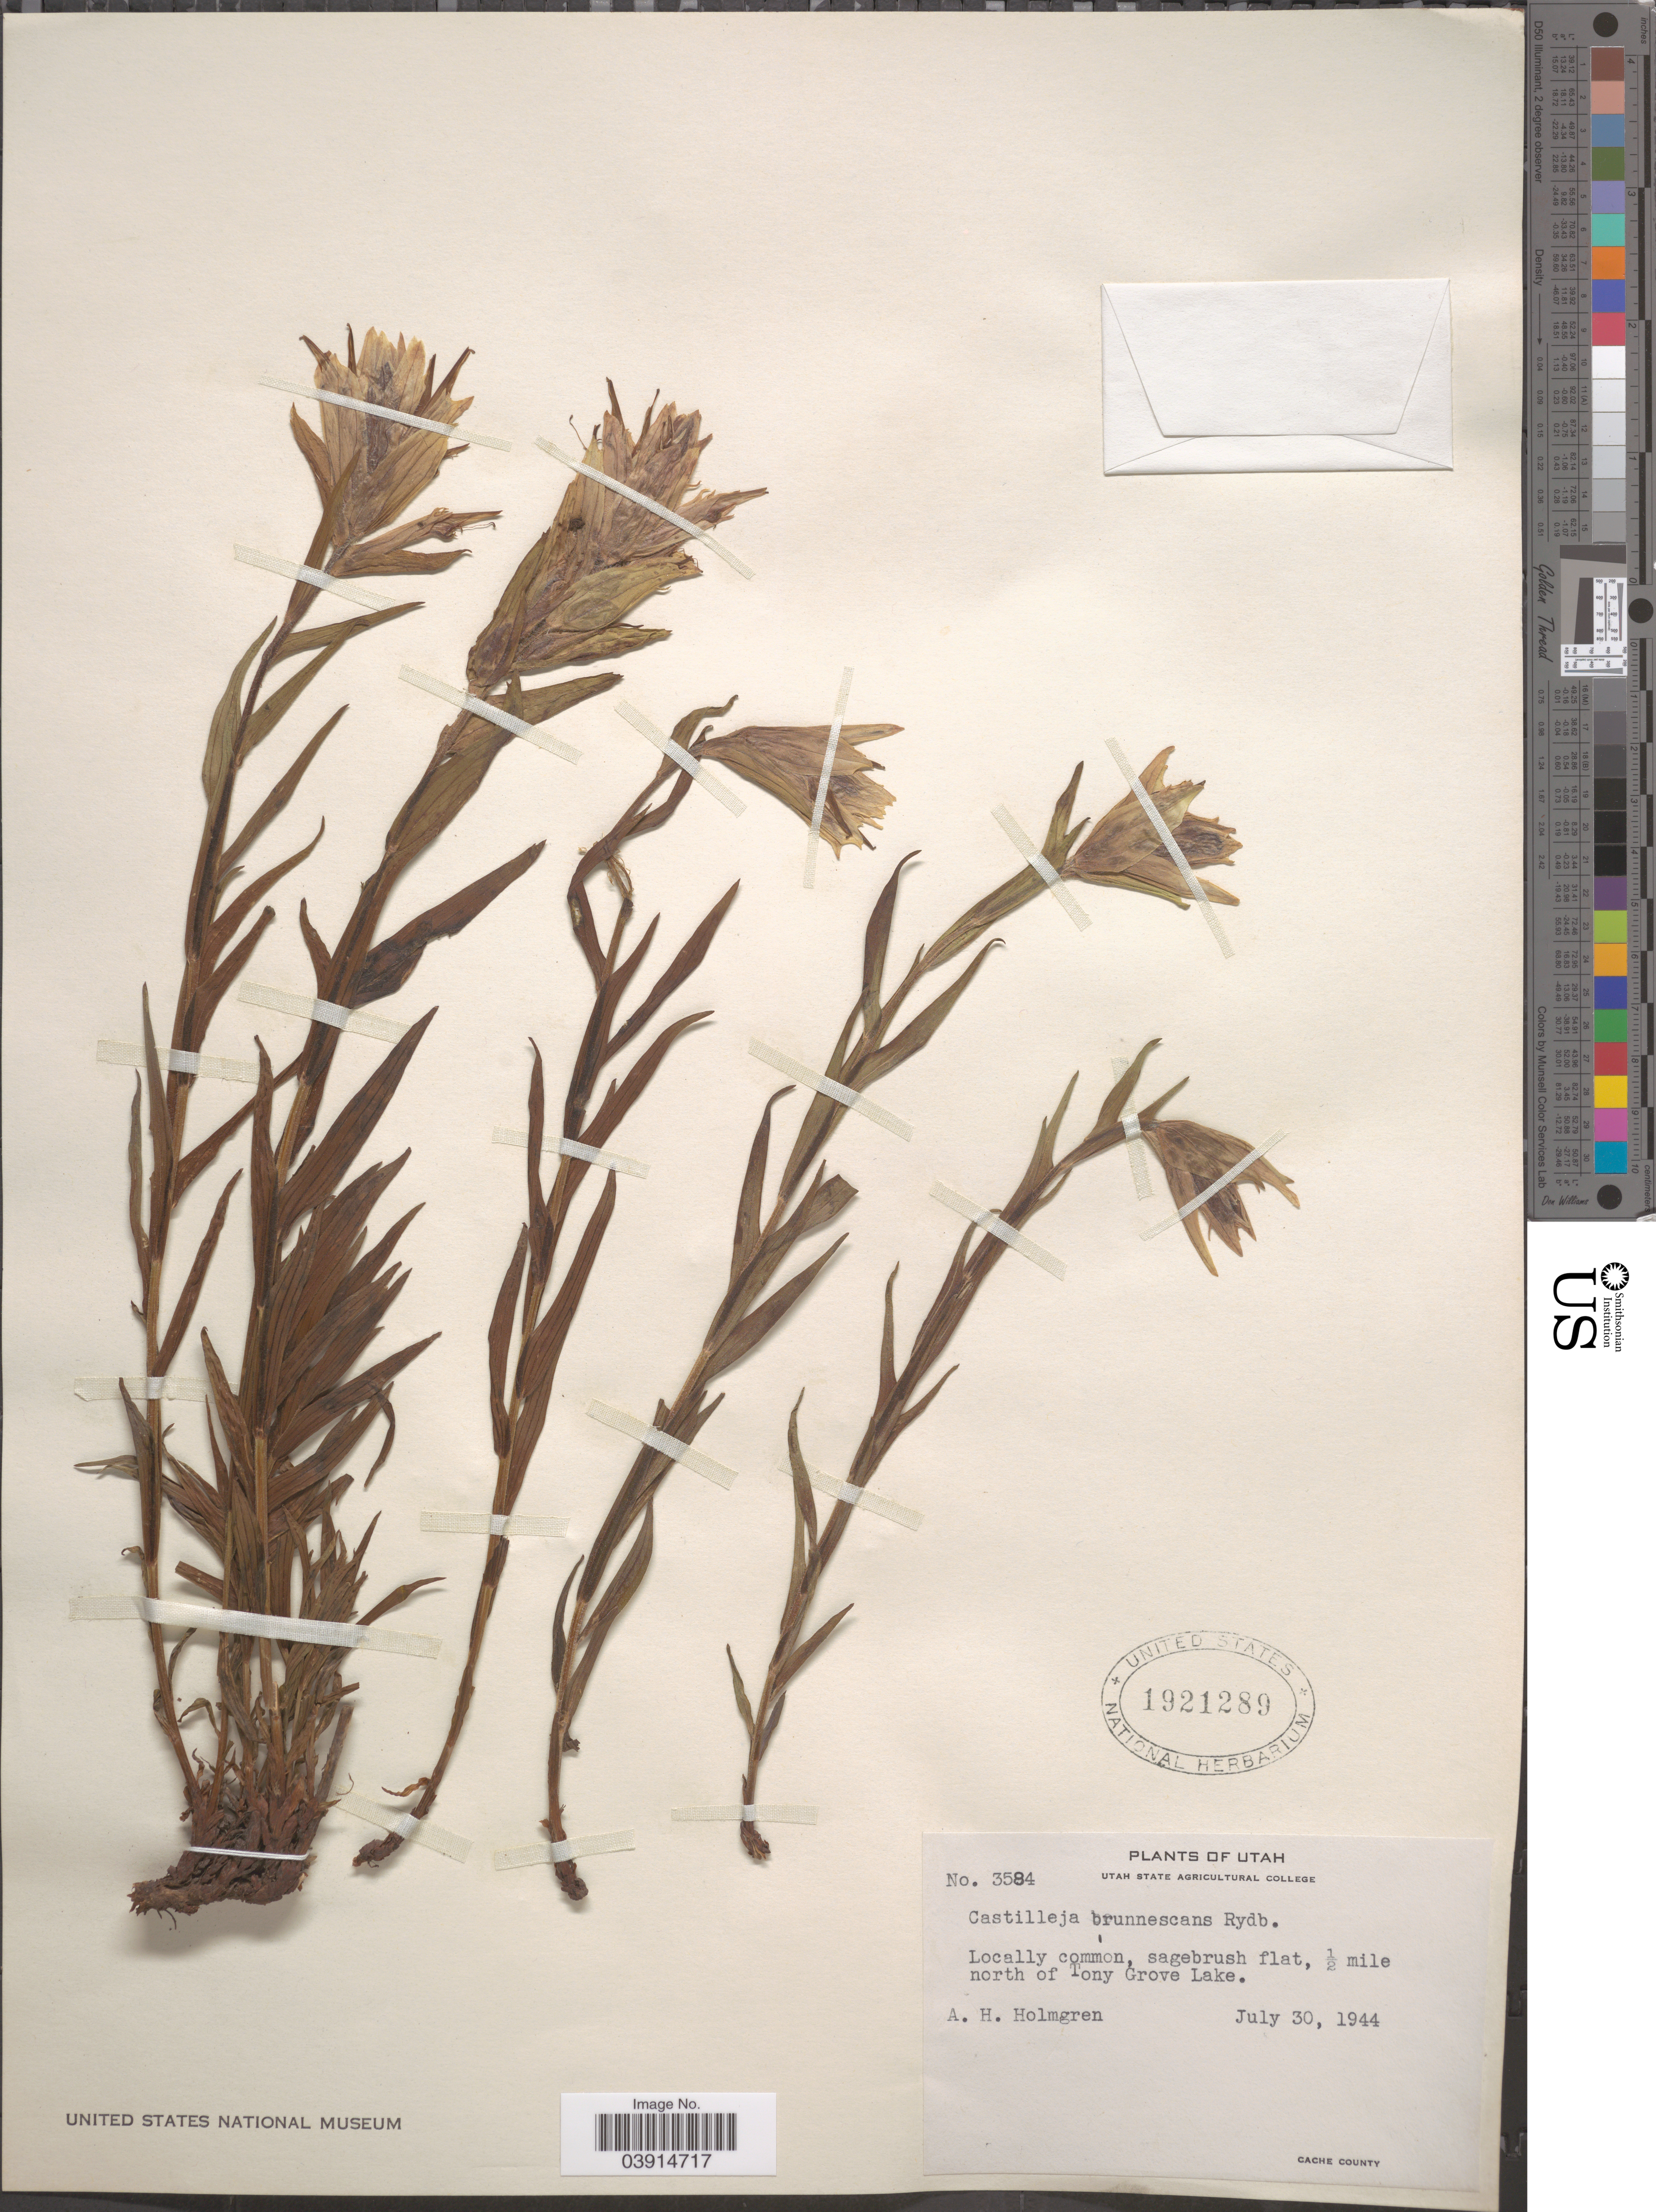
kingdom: Plantae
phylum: Tracheophyta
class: Magnoliopsida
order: Lamiales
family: Orobanchaceae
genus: Castilleja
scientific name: Castilleja sp.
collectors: A. H. Holmgren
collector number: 3584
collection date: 1944-07-30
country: United States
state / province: Utah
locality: ½ mile north of Tony Grove Lake. Cache County.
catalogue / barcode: US 1921289